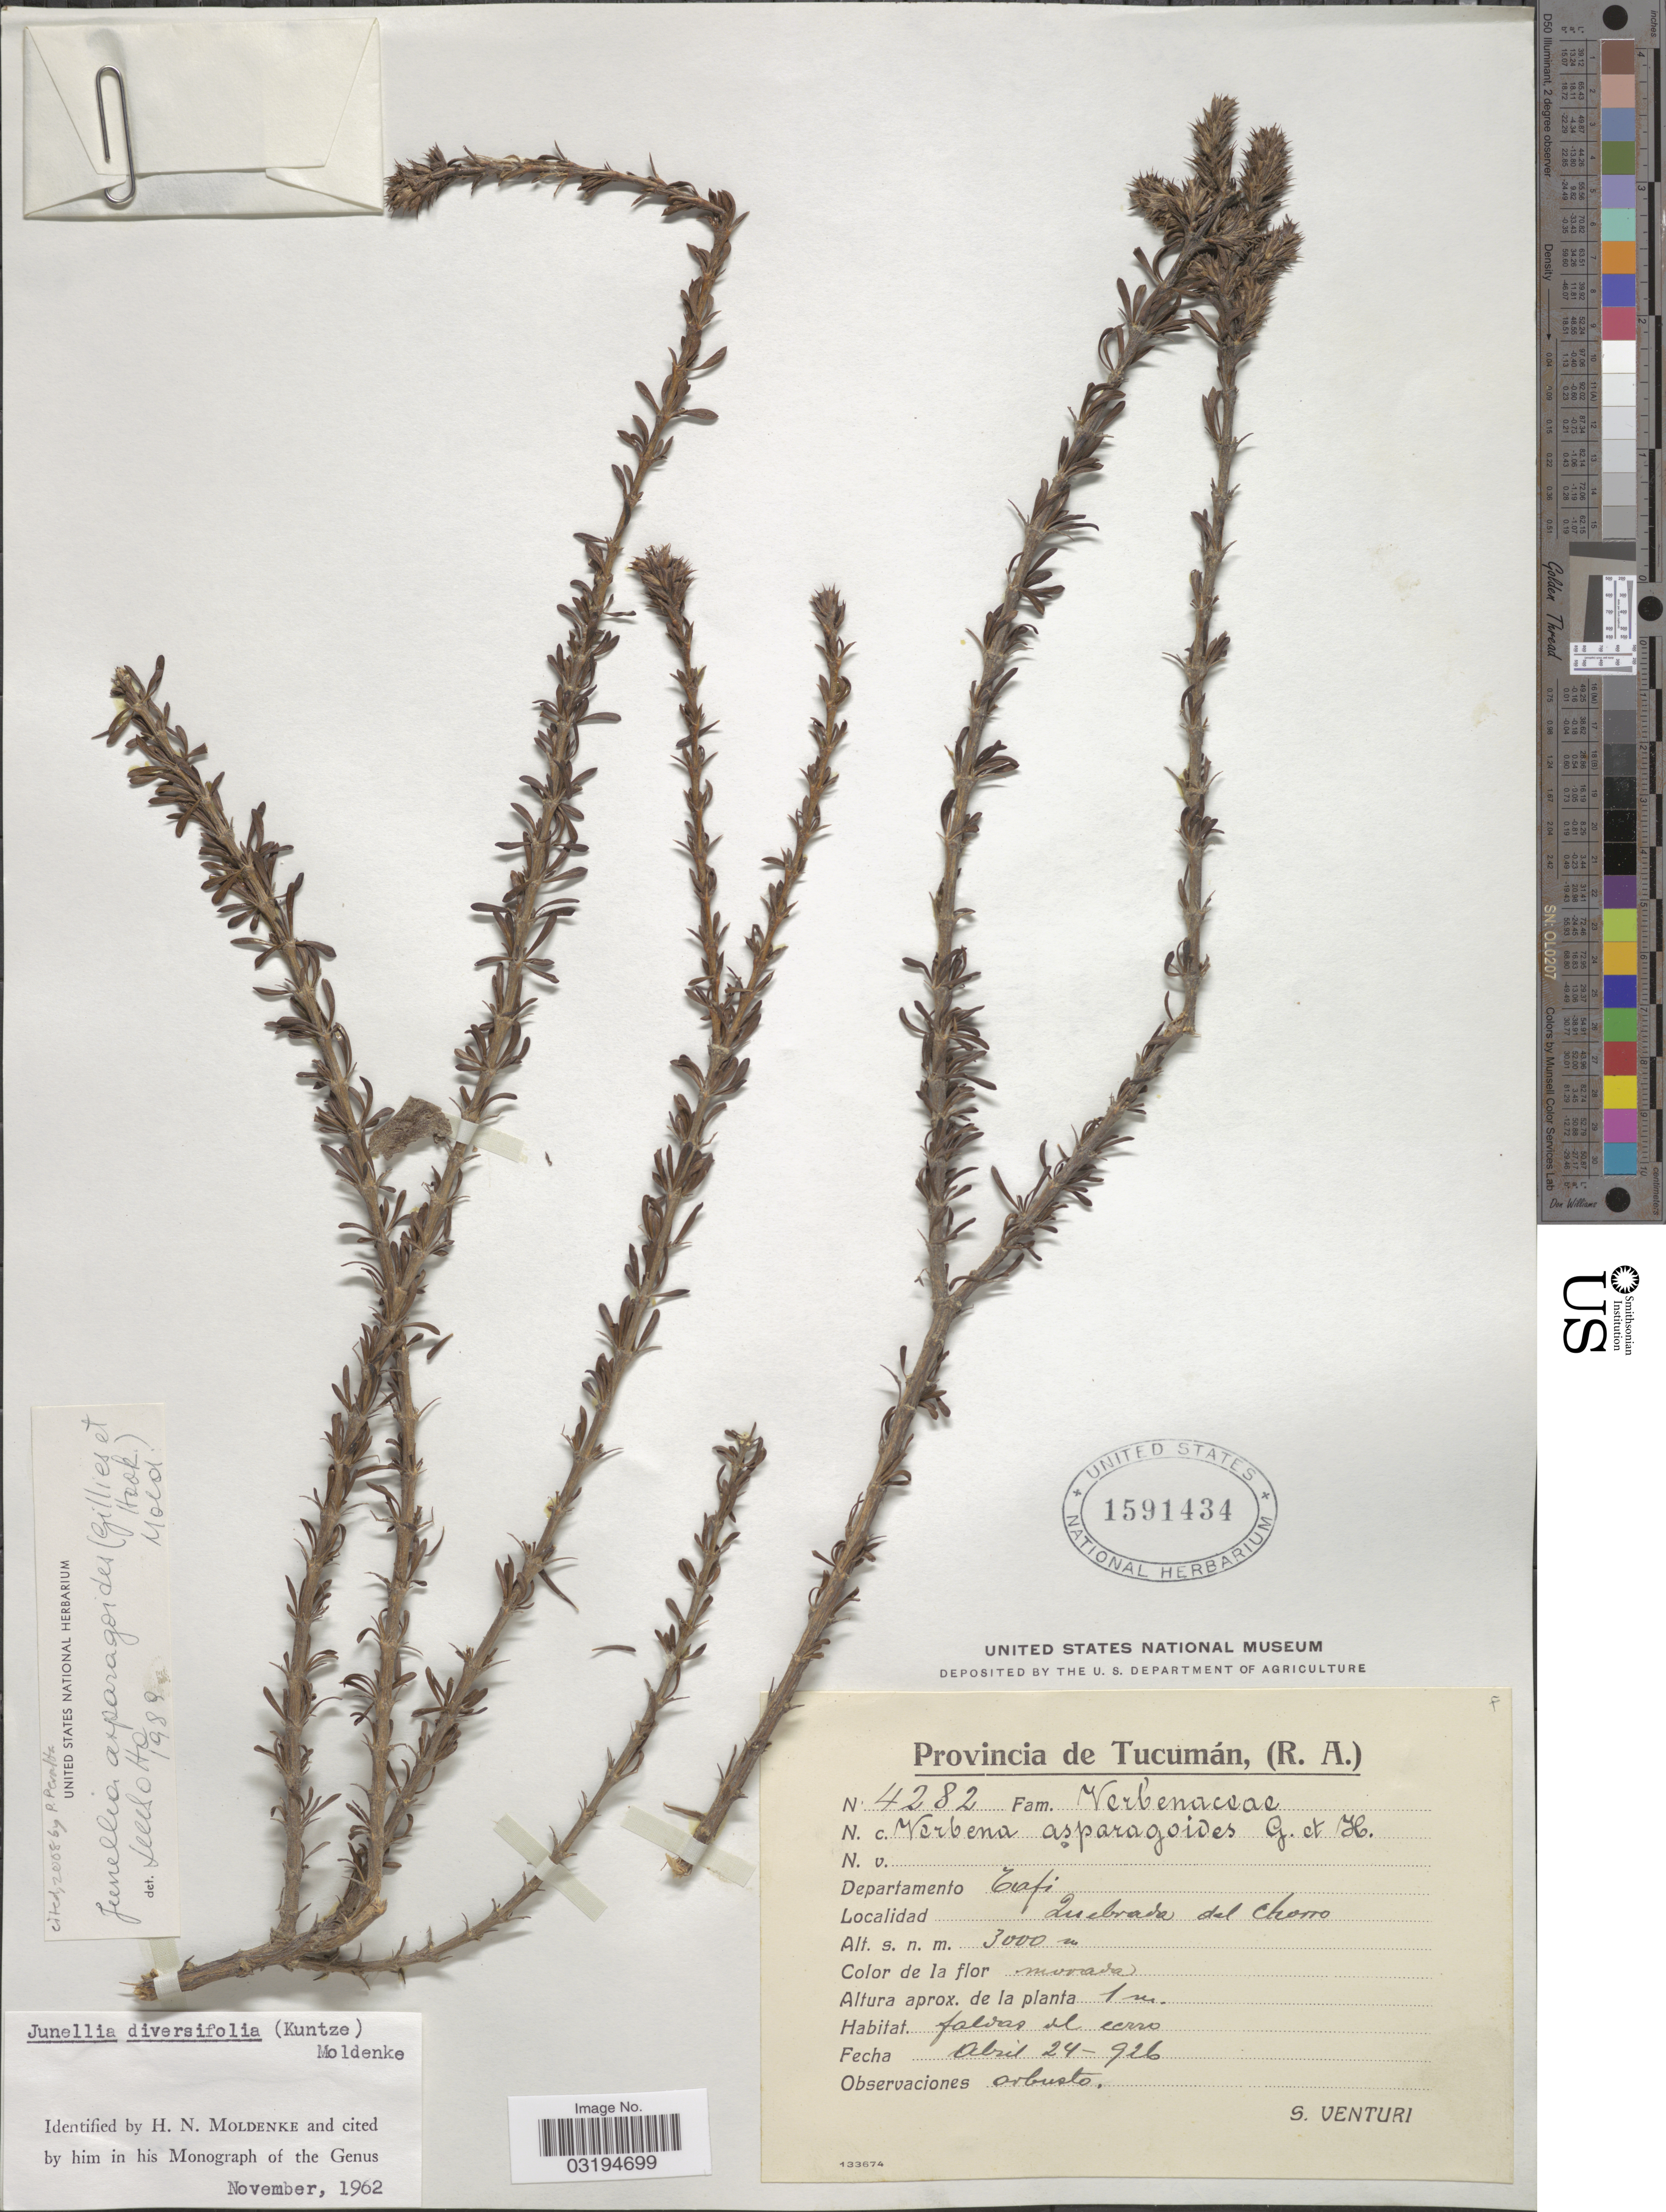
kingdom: Plantae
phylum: Tracheophyta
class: Magnoliopsida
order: Lamiales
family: Verbenaceae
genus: Junellia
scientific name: Junellia asparagoides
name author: (Gillies & Hook.) Moldenke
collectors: S. Venturi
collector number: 4282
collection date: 1926-04-24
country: Argentina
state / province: Tucuman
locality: Departamento Tafi. Quebrada del Chorro.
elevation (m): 3000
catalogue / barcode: US 1591434